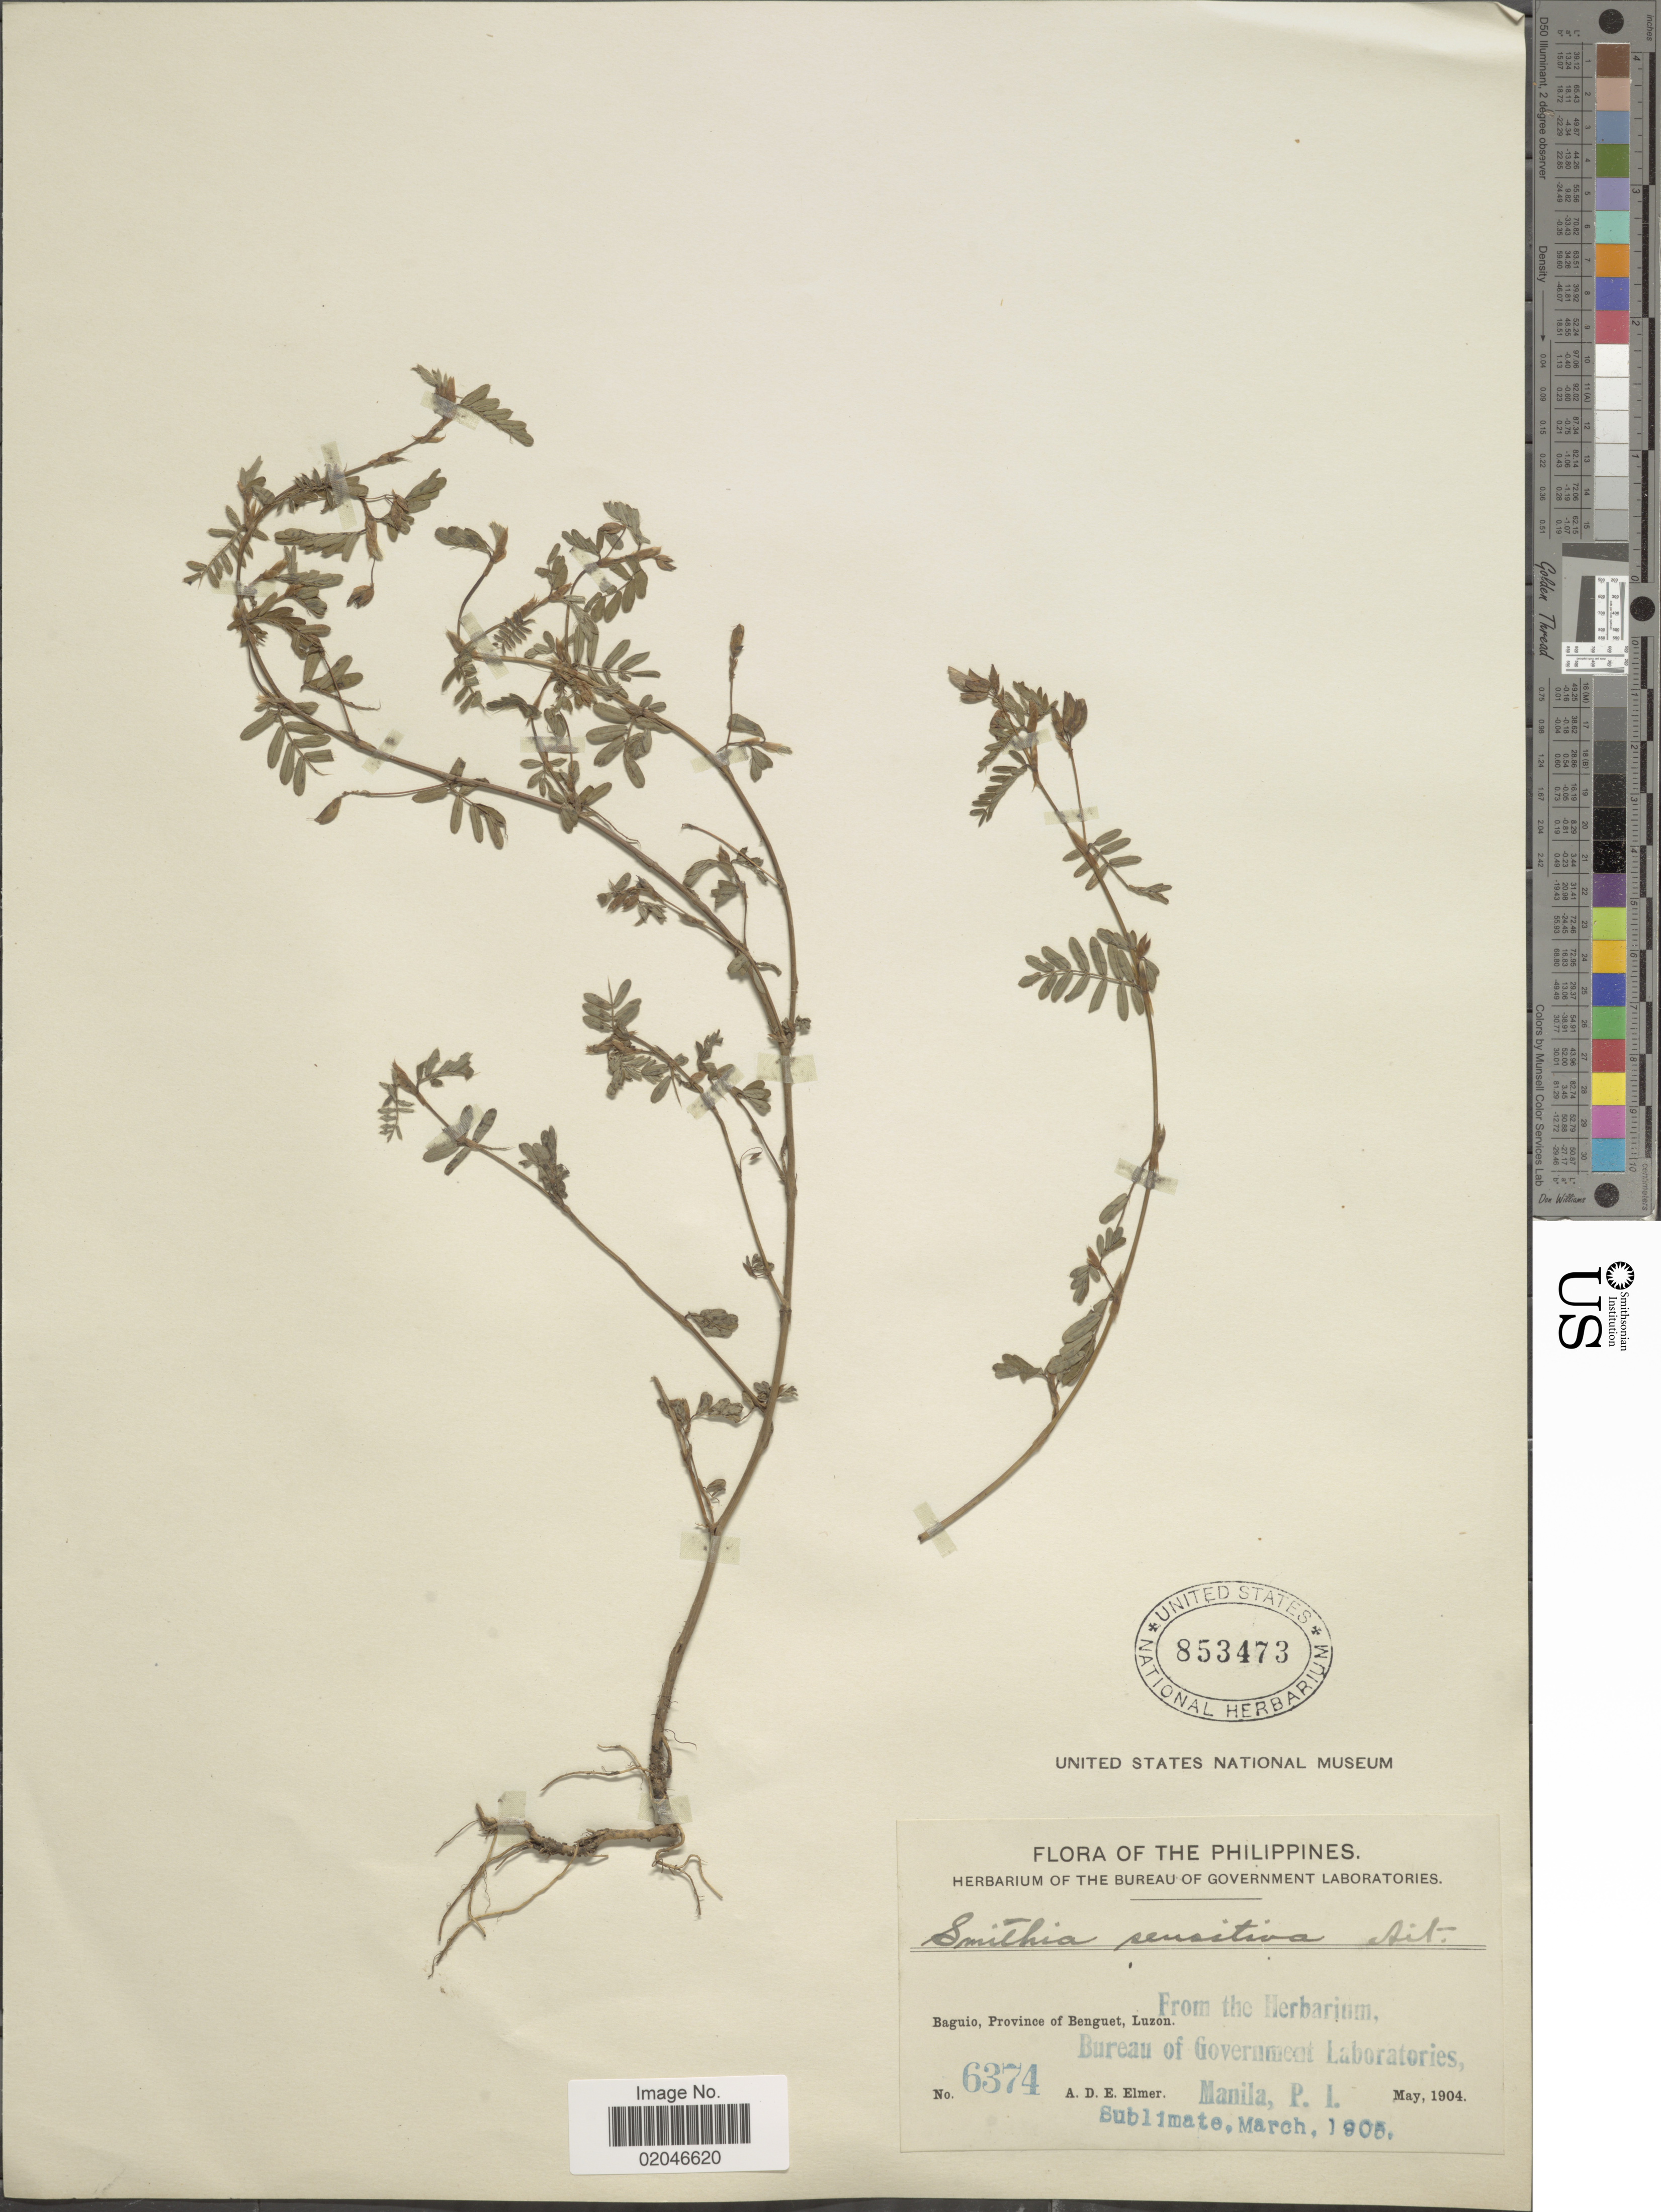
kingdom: Plantae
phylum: Tracheophyta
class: Magnoliopsida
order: Fabales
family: Fabaceae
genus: Smithia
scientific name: Smithia sensitiva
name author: Aiton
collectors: A. D. E. Elmer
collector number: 6374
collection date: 1904-05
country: Philippines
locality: Baguio, Province of Benguet, Luzon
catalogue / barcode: US 853473